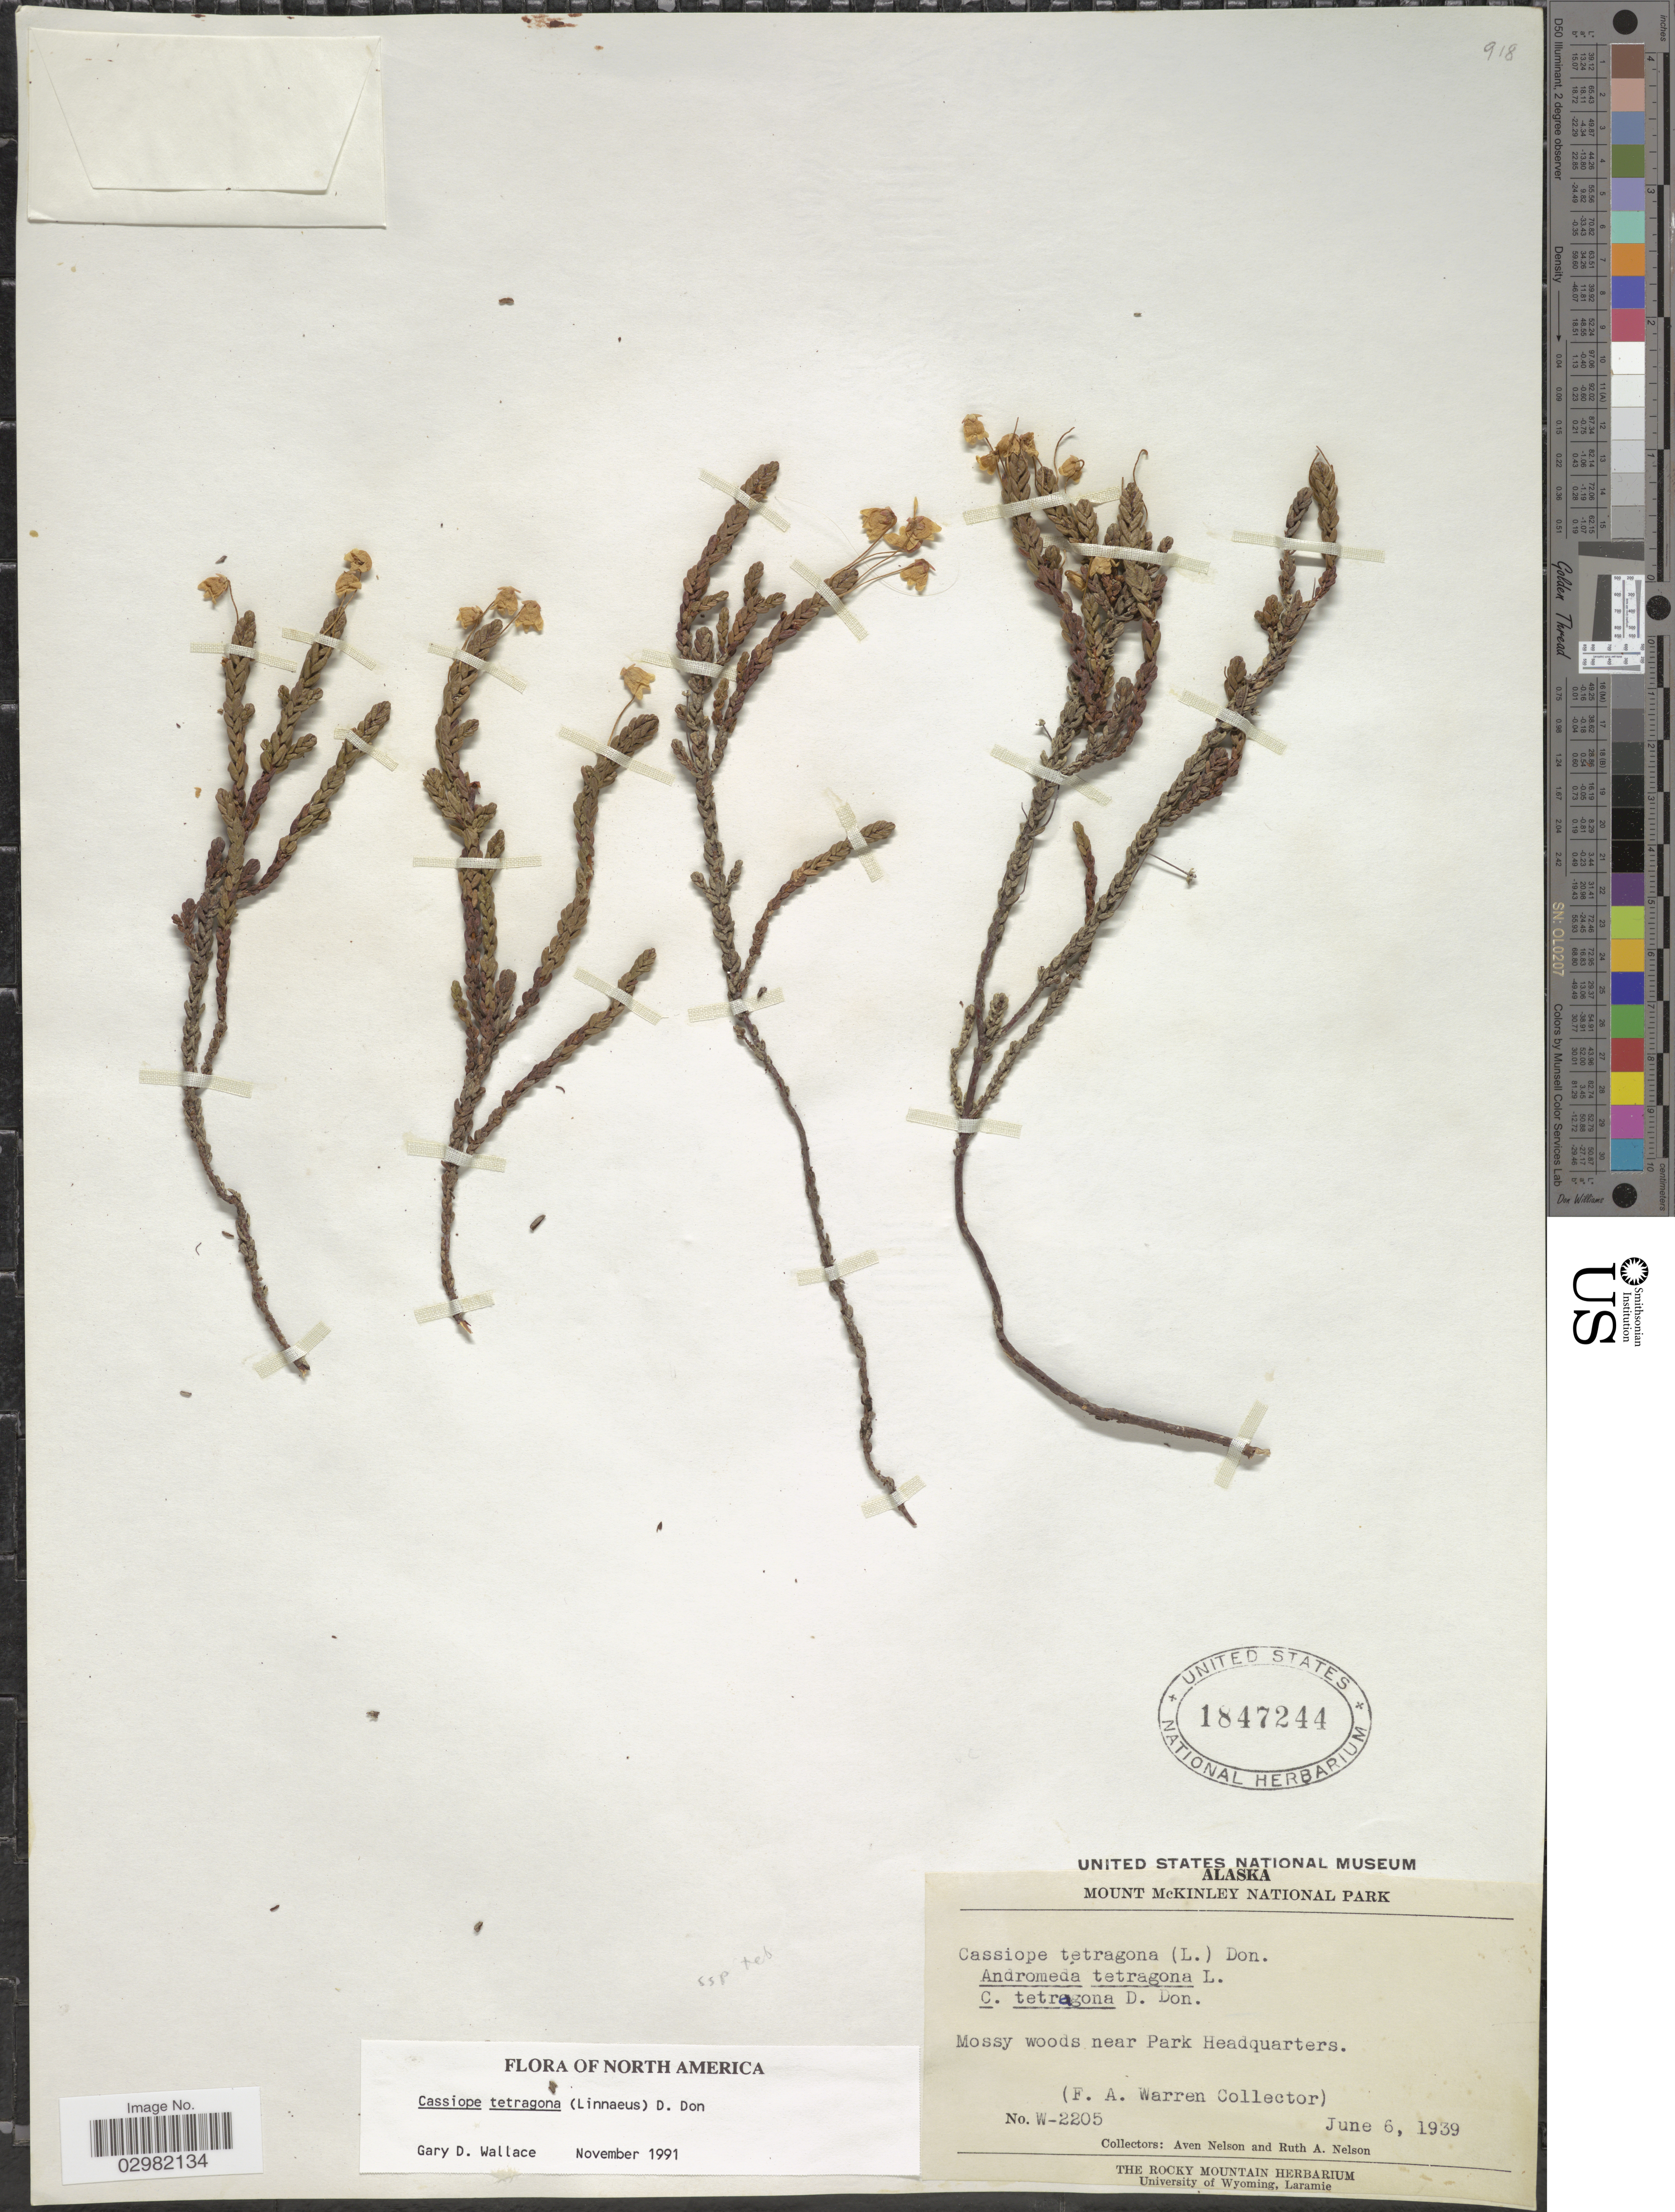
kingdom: Plantae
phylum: Tracheophyta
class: Magnoliopsida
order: Ericales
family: Ericaceae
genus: Cassiope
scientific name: Cassiope tetragona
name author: (L.) D. Don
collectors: F. Warren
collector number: W-2205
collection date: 1939-06-06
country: United States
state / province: Alaska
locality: Mount McKinley National Park. Mossy woods near Park Headquarters.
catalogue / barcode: US 1847244